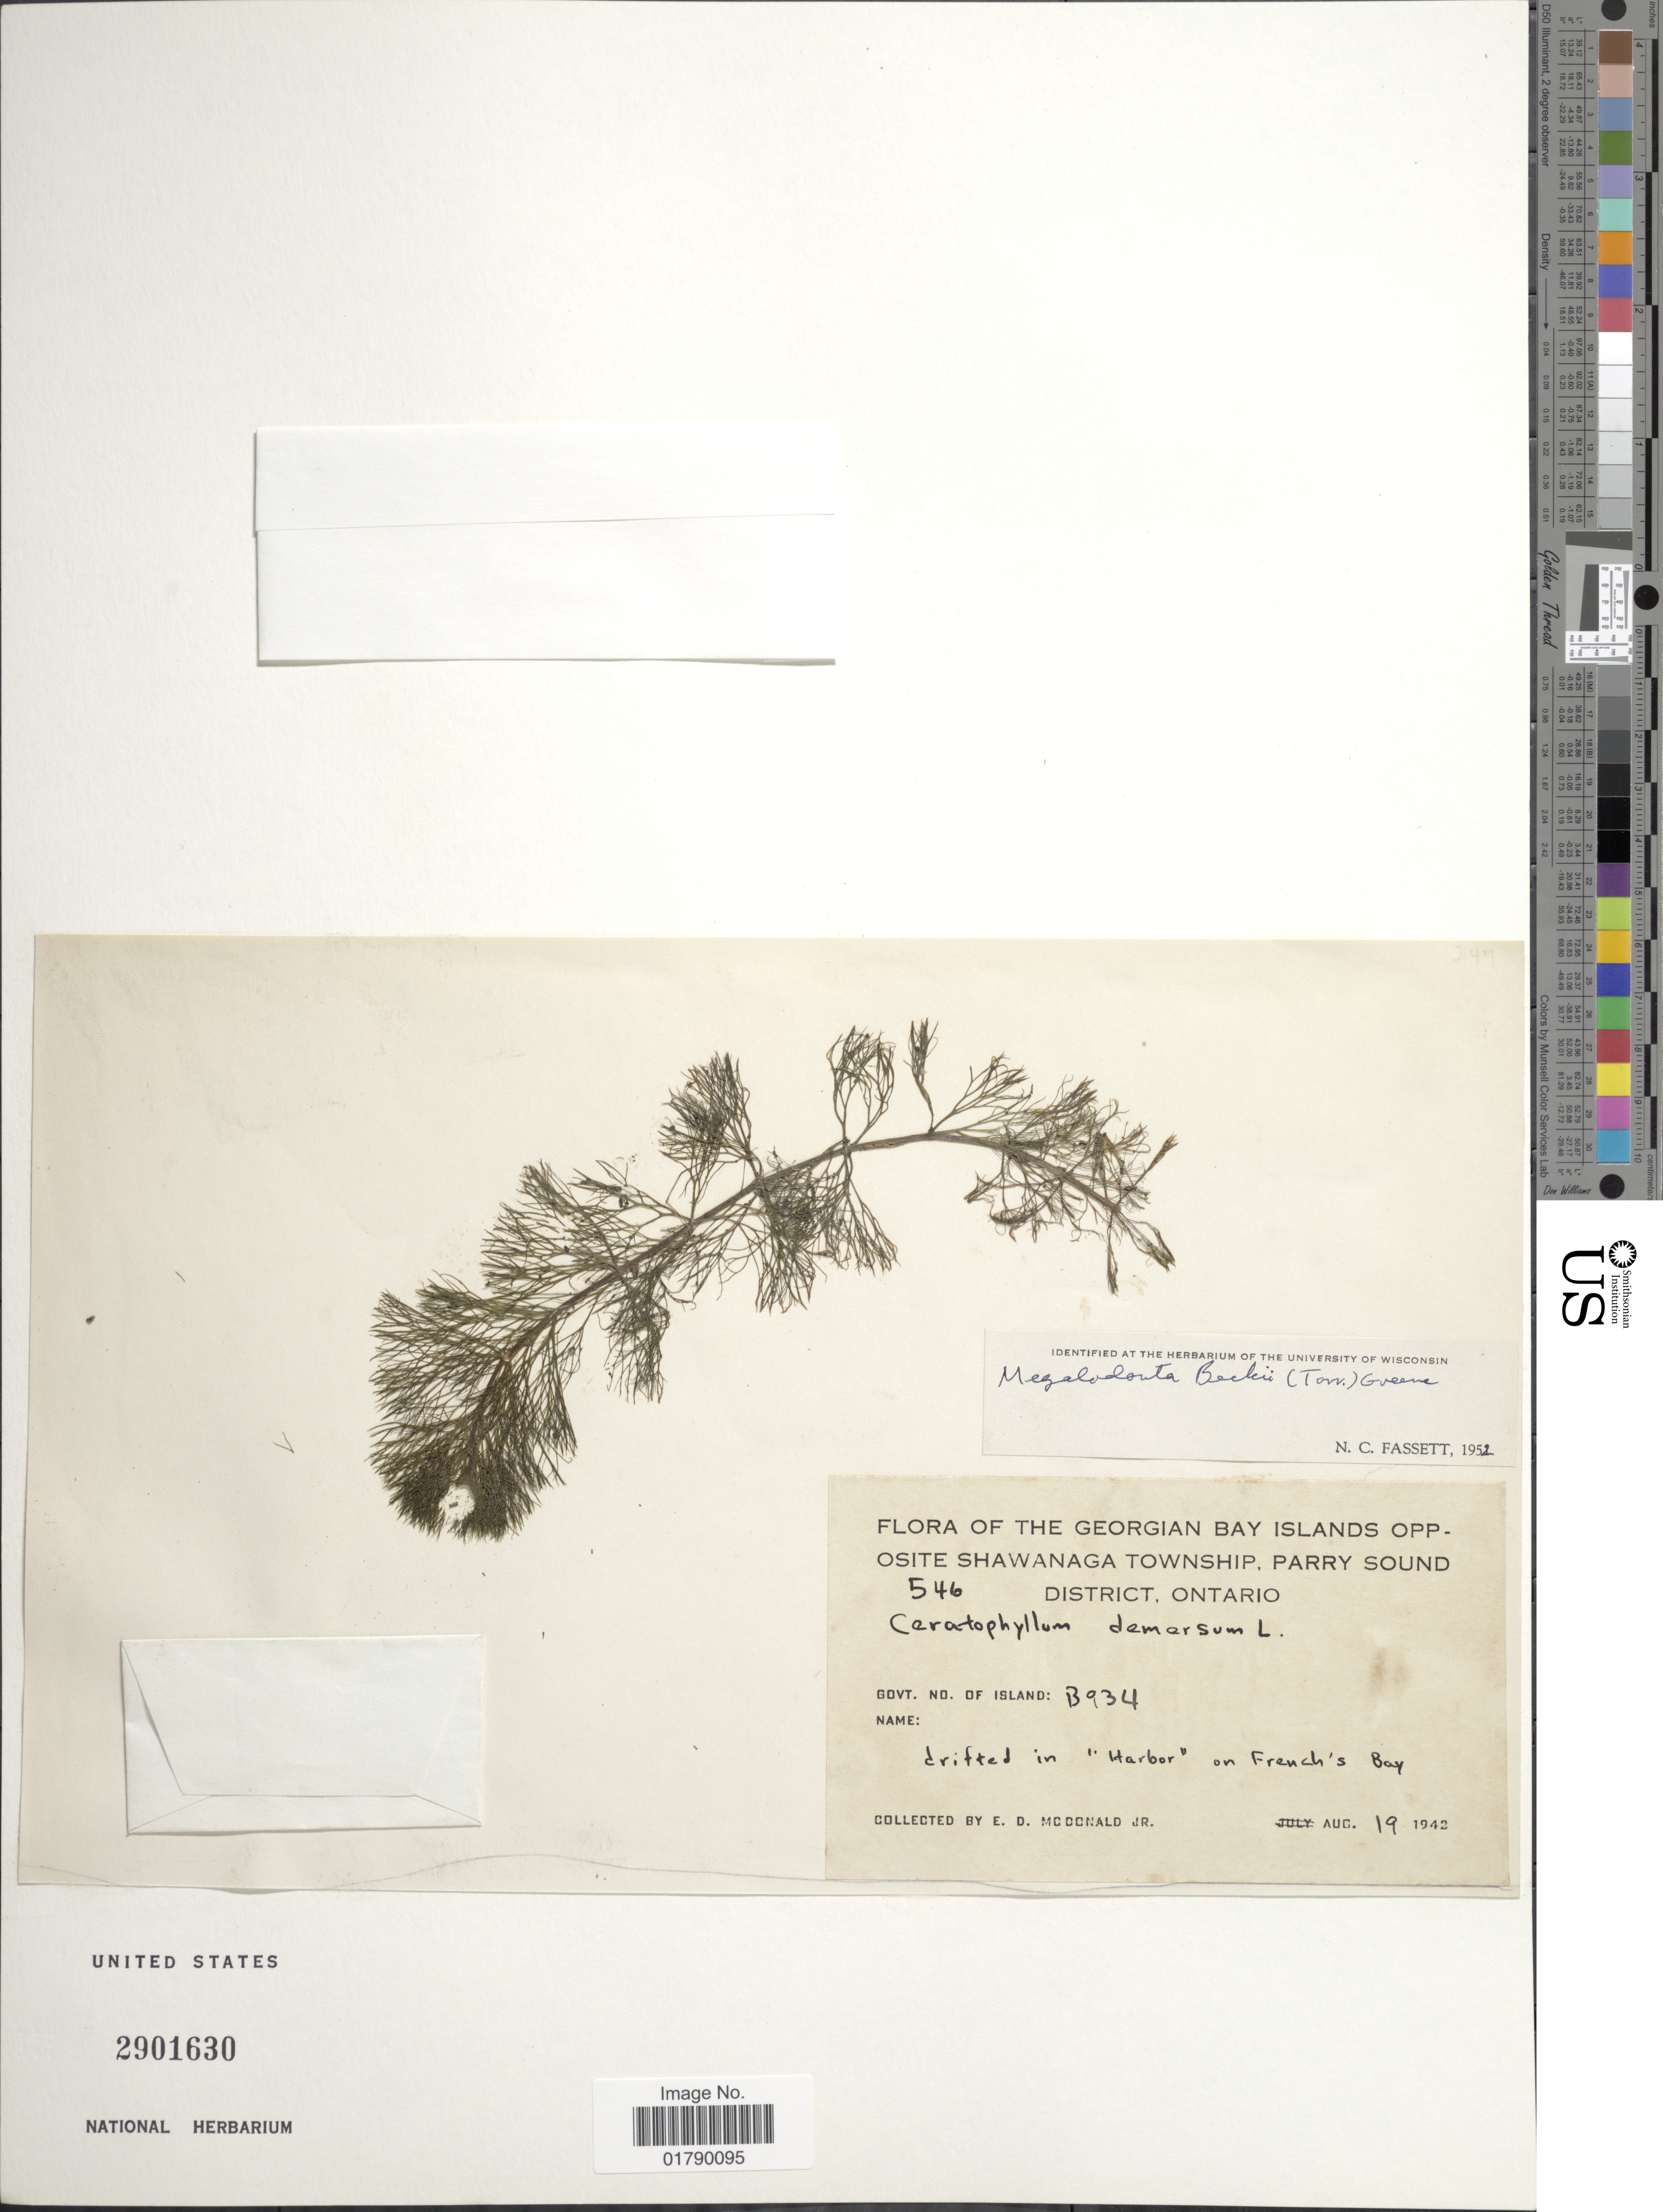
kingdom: Plantae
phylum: Tracheophyta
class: Magnoliopsida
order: Asterales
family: Asteraceae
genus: Megalodonta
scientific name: Megalodonta sp.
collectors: E. D. McDonald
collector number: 546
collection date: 1942-08-19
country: Canada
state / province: Ontario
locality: Georgian Bay Islands Opposite Shawanaga Township, Parry Sound District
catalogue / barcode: US 2901630